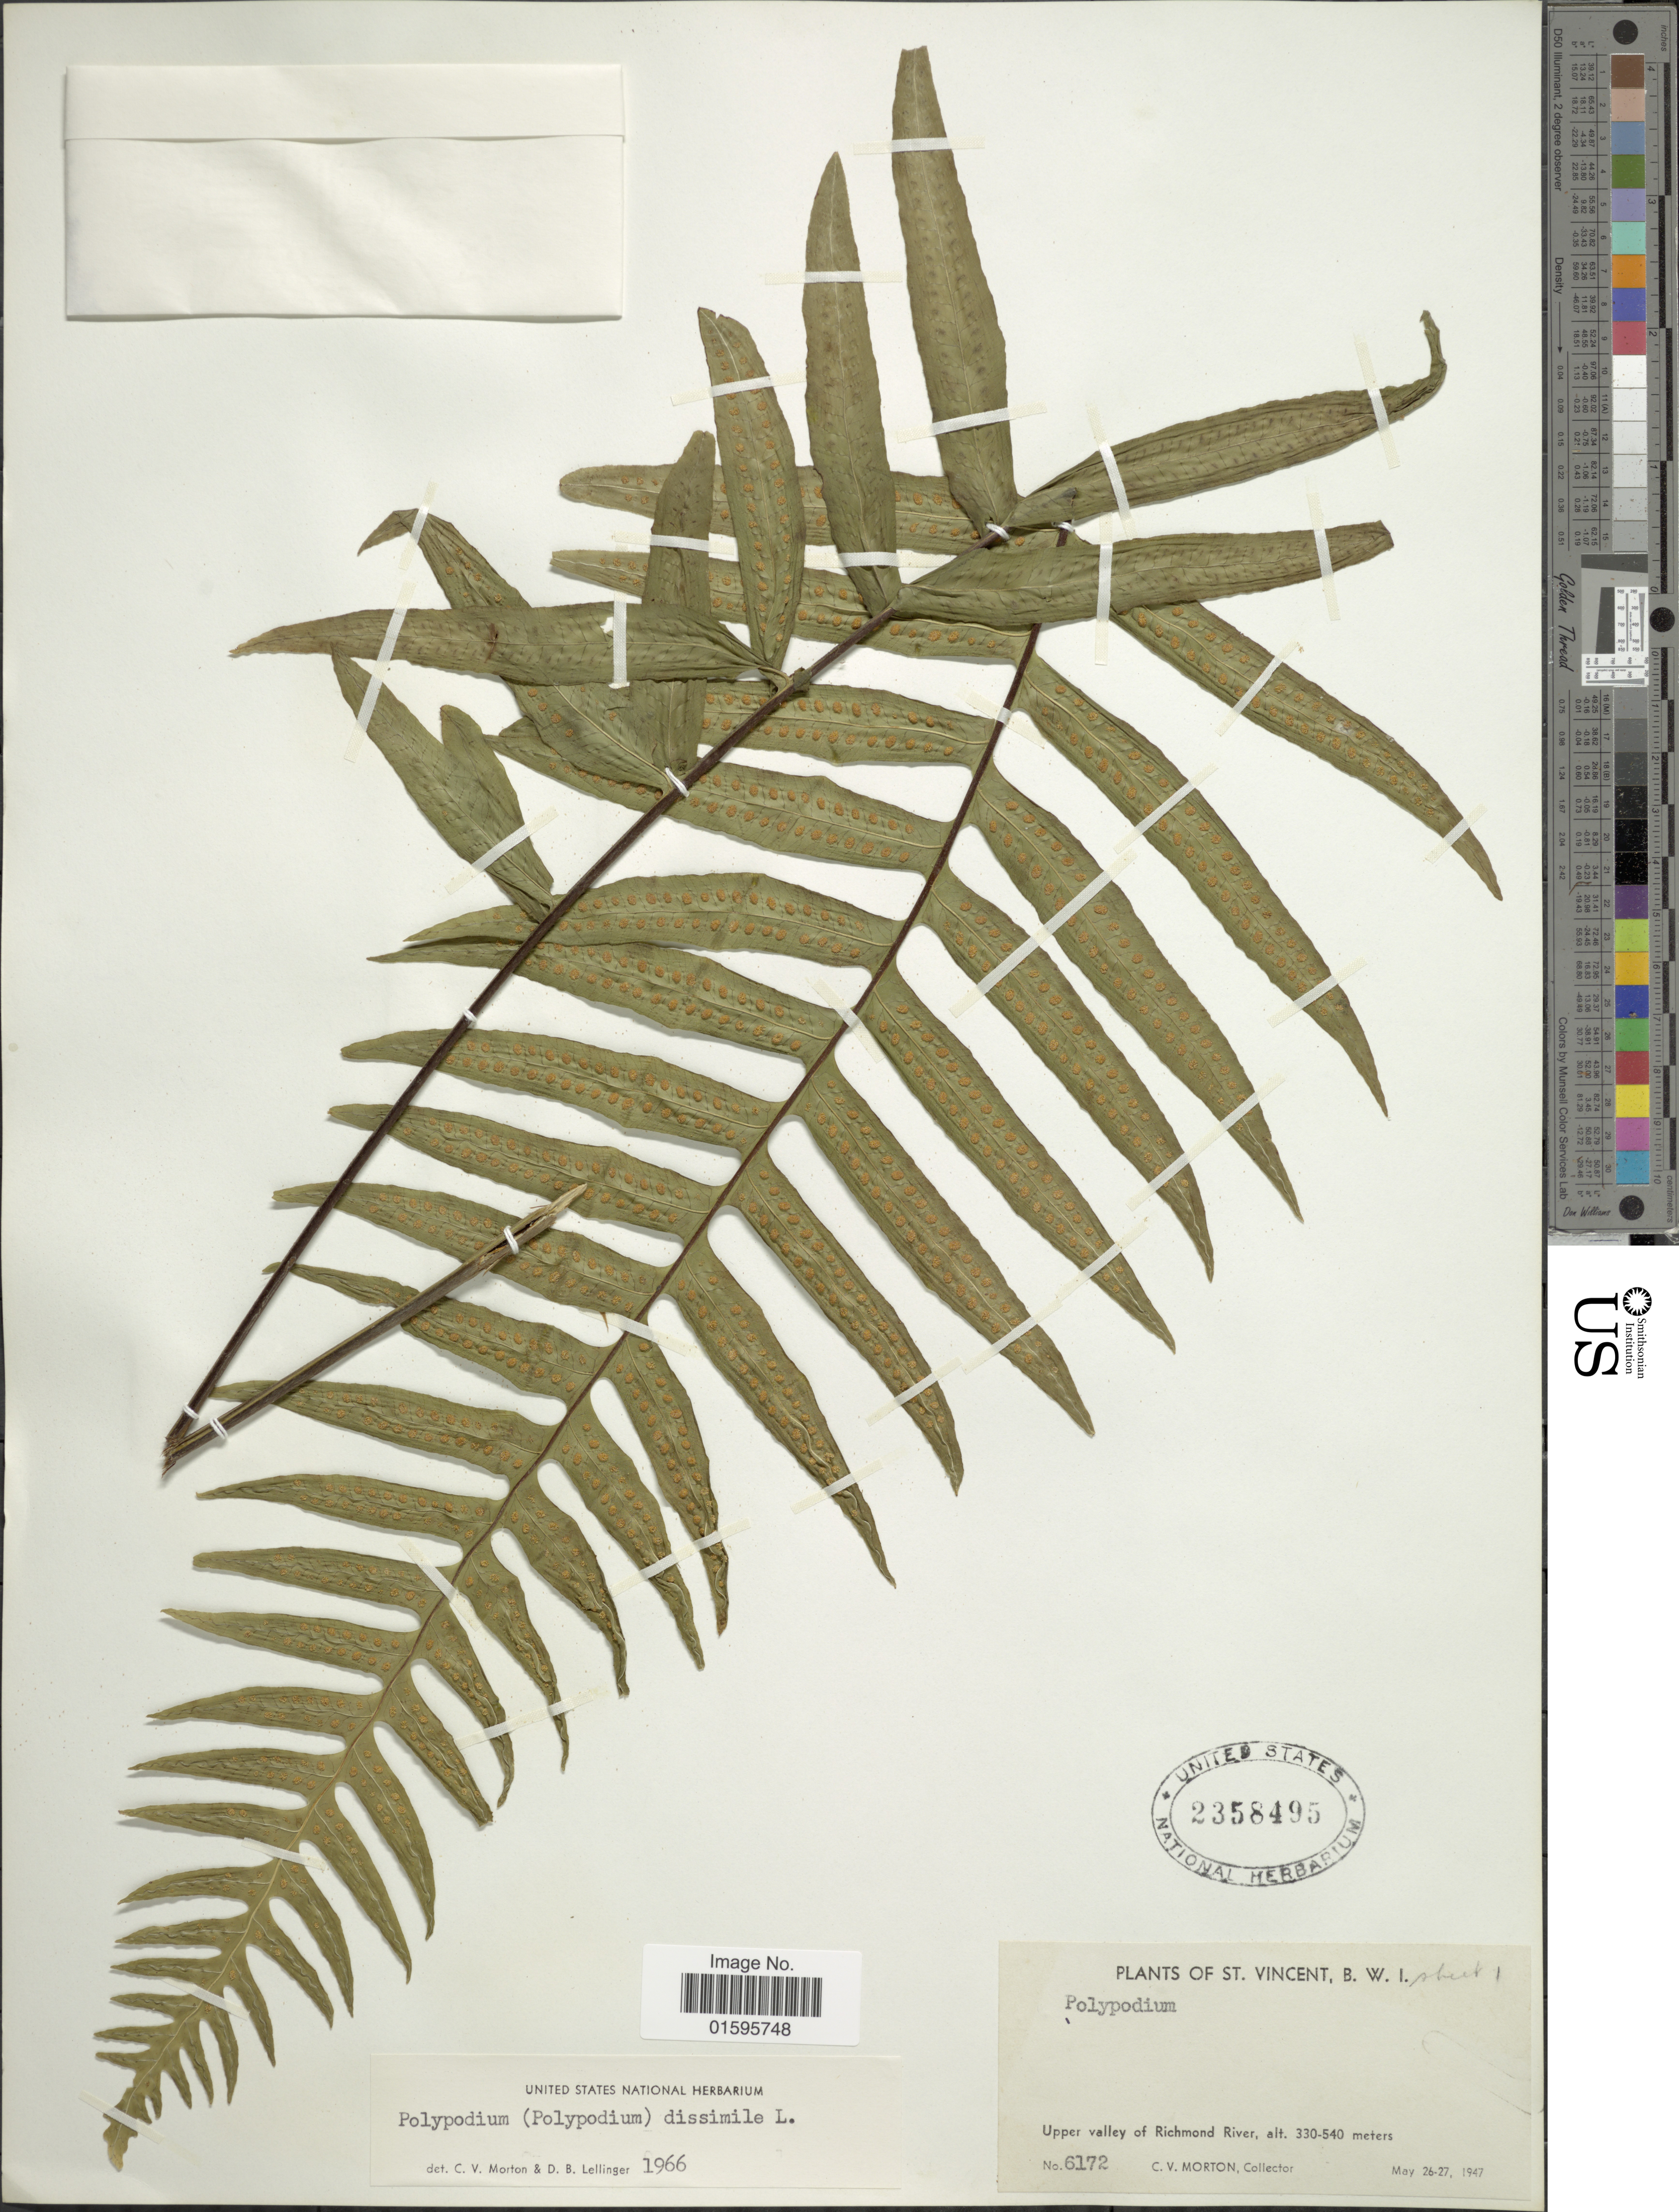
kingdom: Plantae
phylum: Tracheophyta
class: Polypodiopsida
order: Polypodiales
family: Polypodiaceae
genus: Polypodium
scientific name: Polypodium dulce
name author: Poir.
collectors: C. V. Morton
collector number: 6172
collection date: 1947-05-26/1947-05-27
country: St. Vincent - Grenadines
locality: St. Vincent, B. W. I., upper valley of Richmonds River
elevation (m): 330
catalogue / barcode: US 2358495